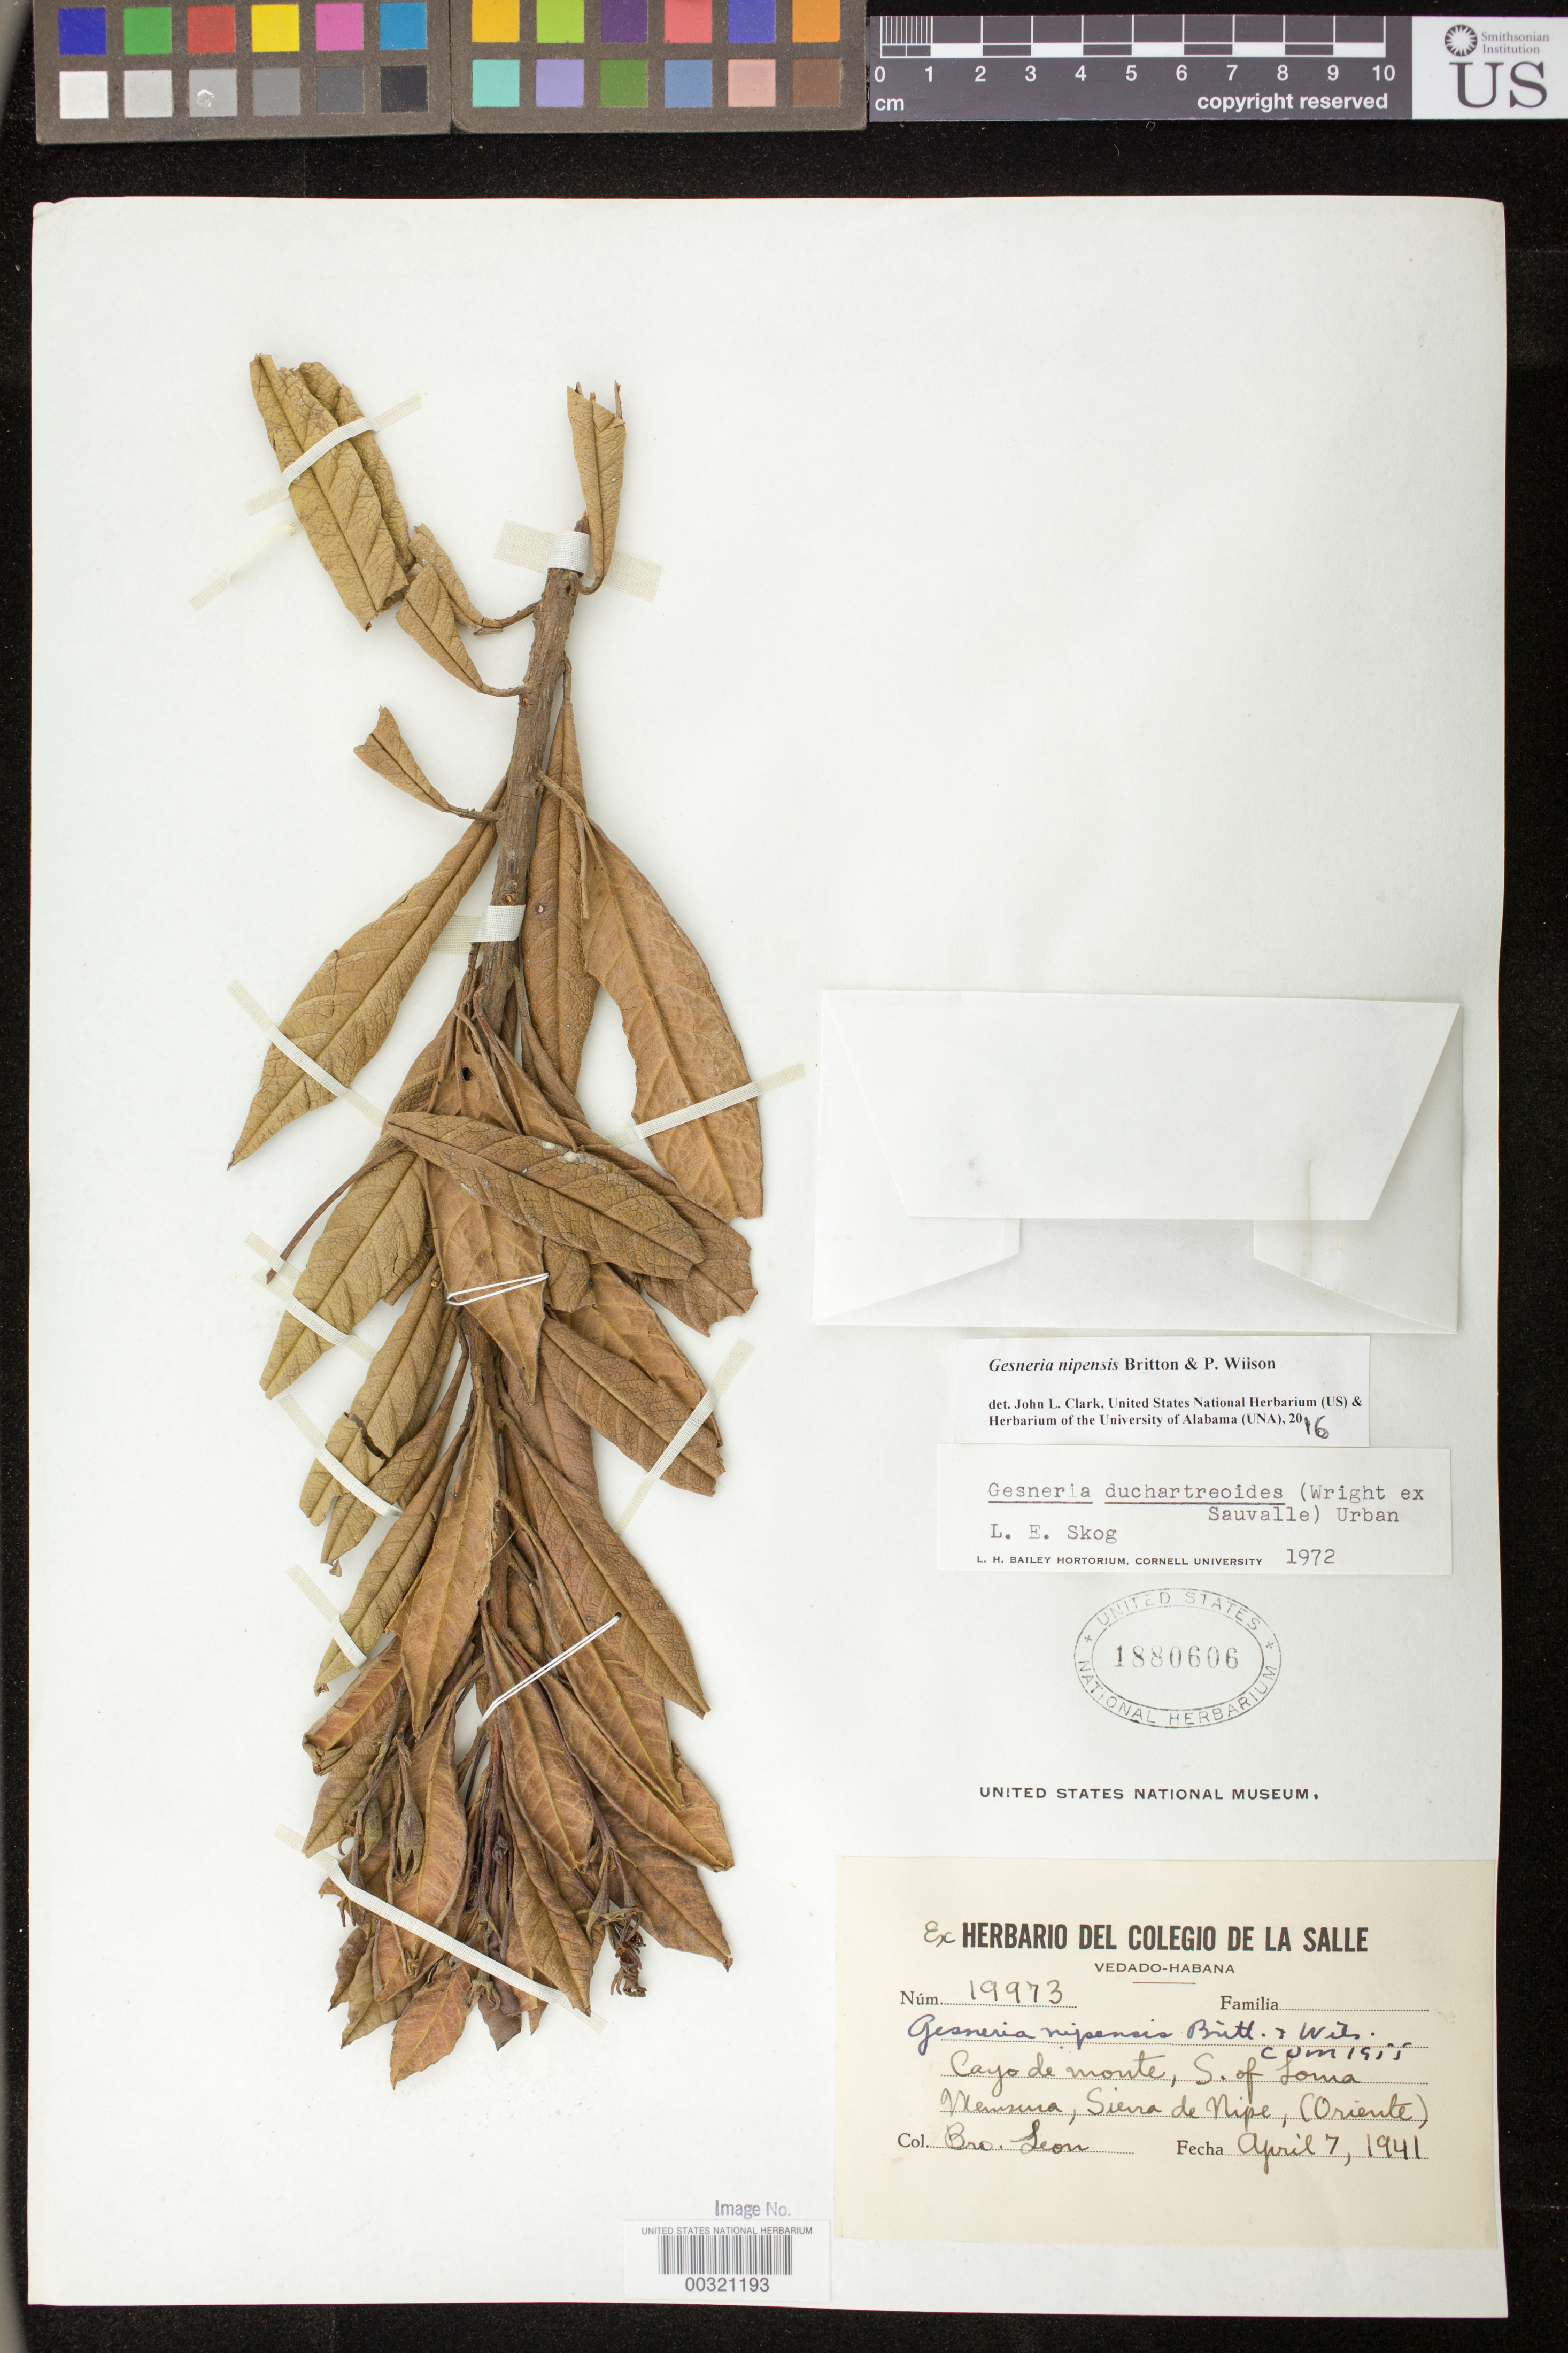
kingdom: Plantae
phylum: Tracheophyta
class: Magnoliopsida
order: Lamiales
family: Gesneriaceae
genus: Gesneria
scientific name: Gesneria nipensis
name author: Britton & P. Wilson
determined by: Clark, J. L., (SEL), The Marie Selby Botanical Garden (UNITED STATES)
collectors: F. Leon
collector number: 19973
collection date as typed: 07 Apr 1941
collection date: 1941-04-07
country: Cuba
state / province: Oriente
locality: Cayo de Monte, S of Loma Memsusa, Sierra de Nipe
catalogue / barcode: US 1880606